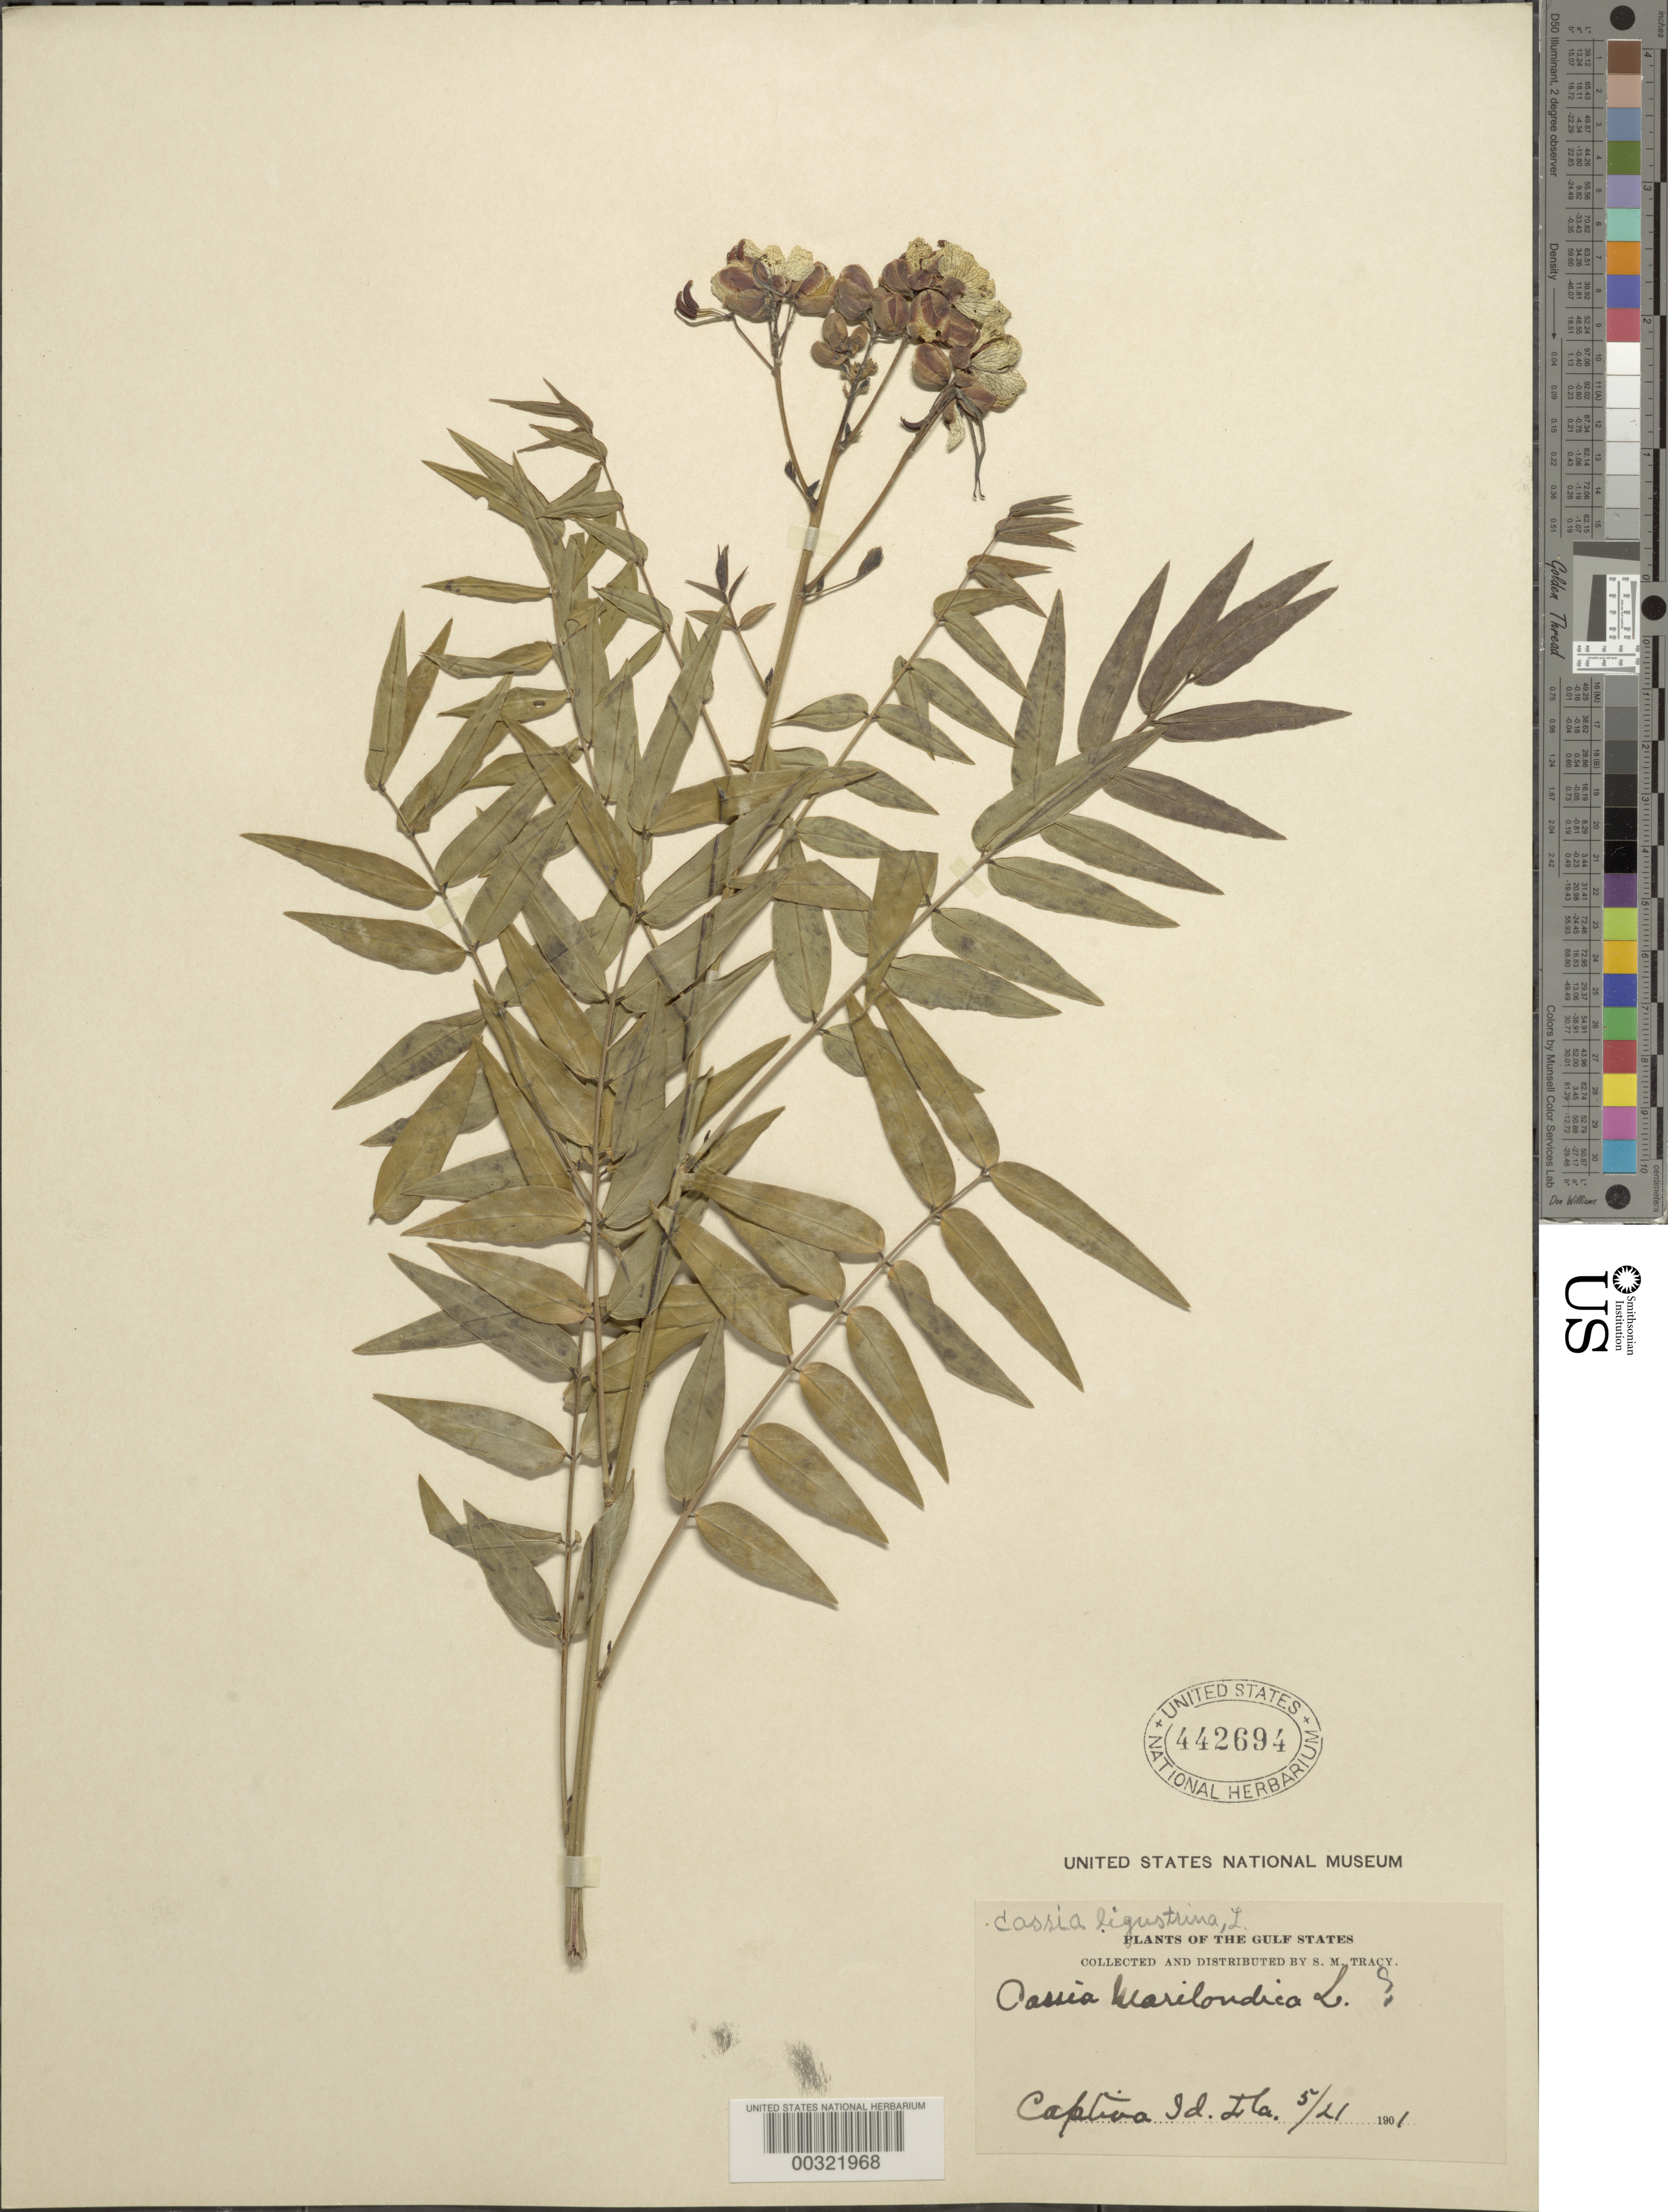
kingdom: Plantae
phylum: Tracheophyta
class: Magnoliopsida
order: Fabales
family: Fabaceae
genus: Senna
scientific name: Senna ligustrina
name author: (L.) H.S. Irwin & Barneby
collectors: S. M. Tracy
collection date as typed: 21 May 1901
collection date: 1901-05-21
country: United States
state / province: Florida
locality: Captiva id.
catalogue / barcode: US 442694